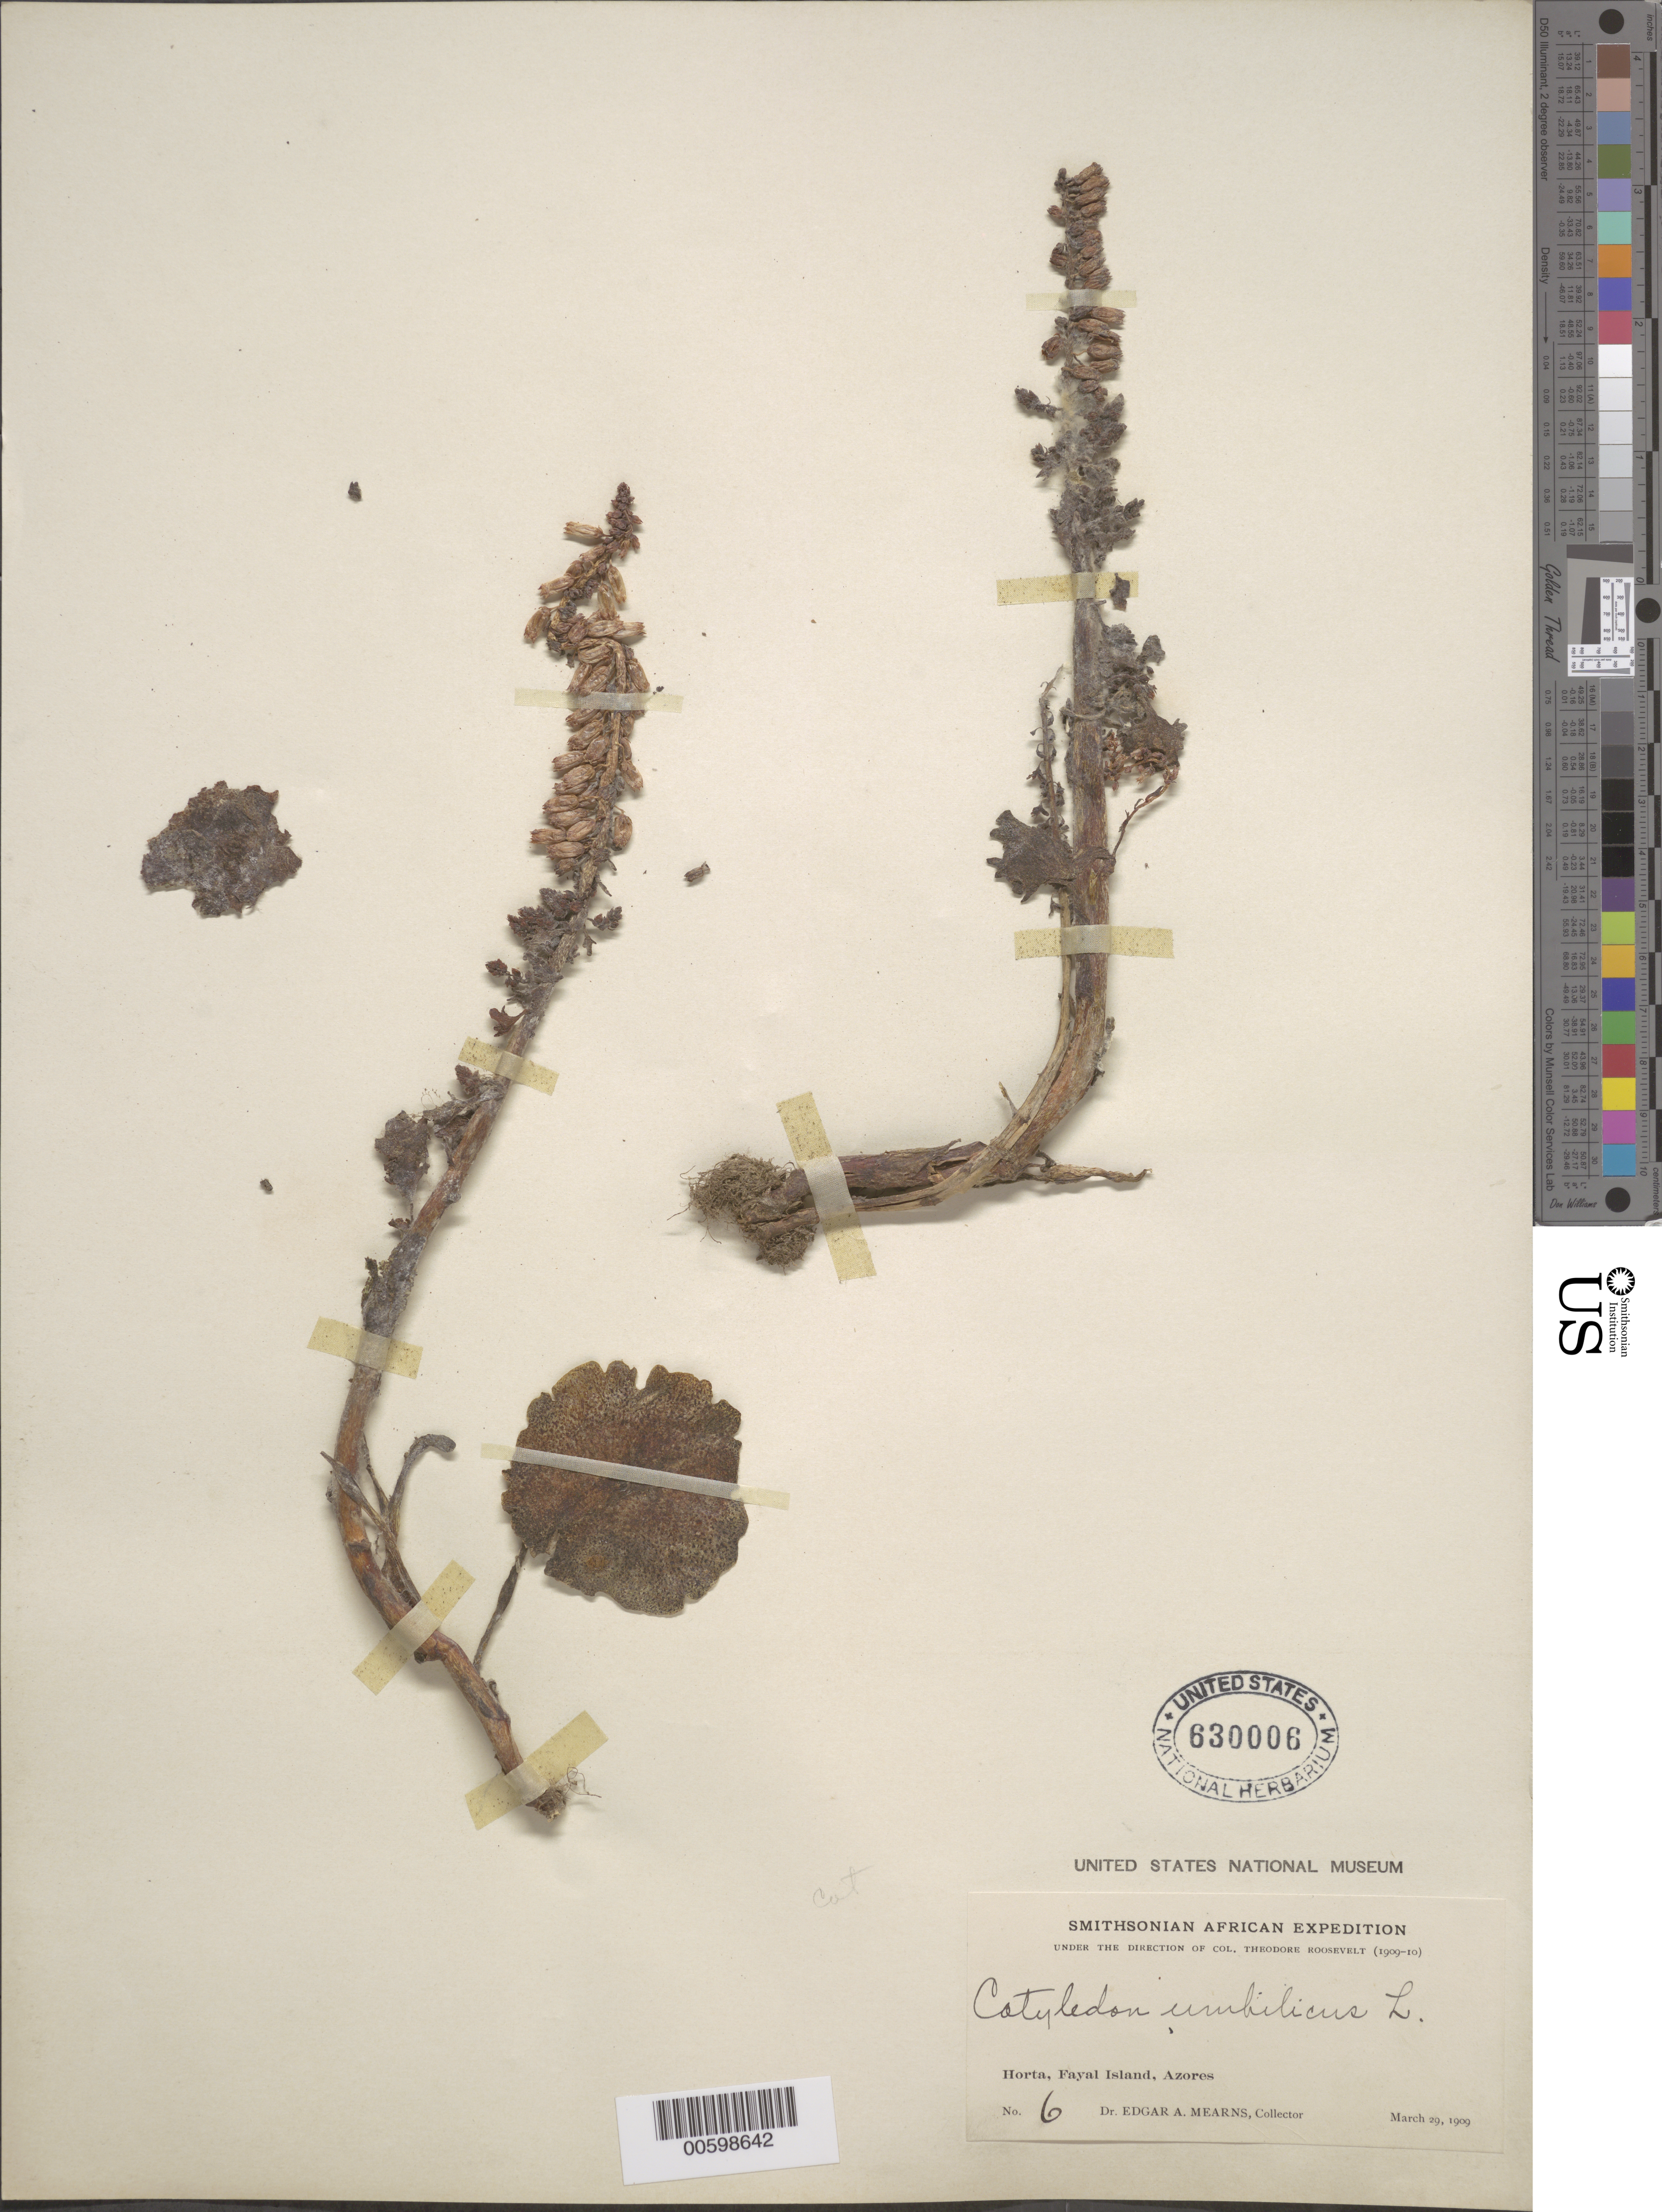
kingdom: Plantae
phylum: Tracheophyta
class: Magnoliopsida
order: Saxifragales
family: Crassulaceae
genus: Umbilicus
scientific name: Umbilicus rupestris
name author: (Salisb.) Dandy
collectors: E. A. Mearns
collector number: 6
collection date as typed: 29 Mar 1909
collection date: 1909-03-29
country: Portugal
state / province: Azores (Aut. Reg.)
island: Faial Island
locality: Horta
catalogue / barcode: US 630006